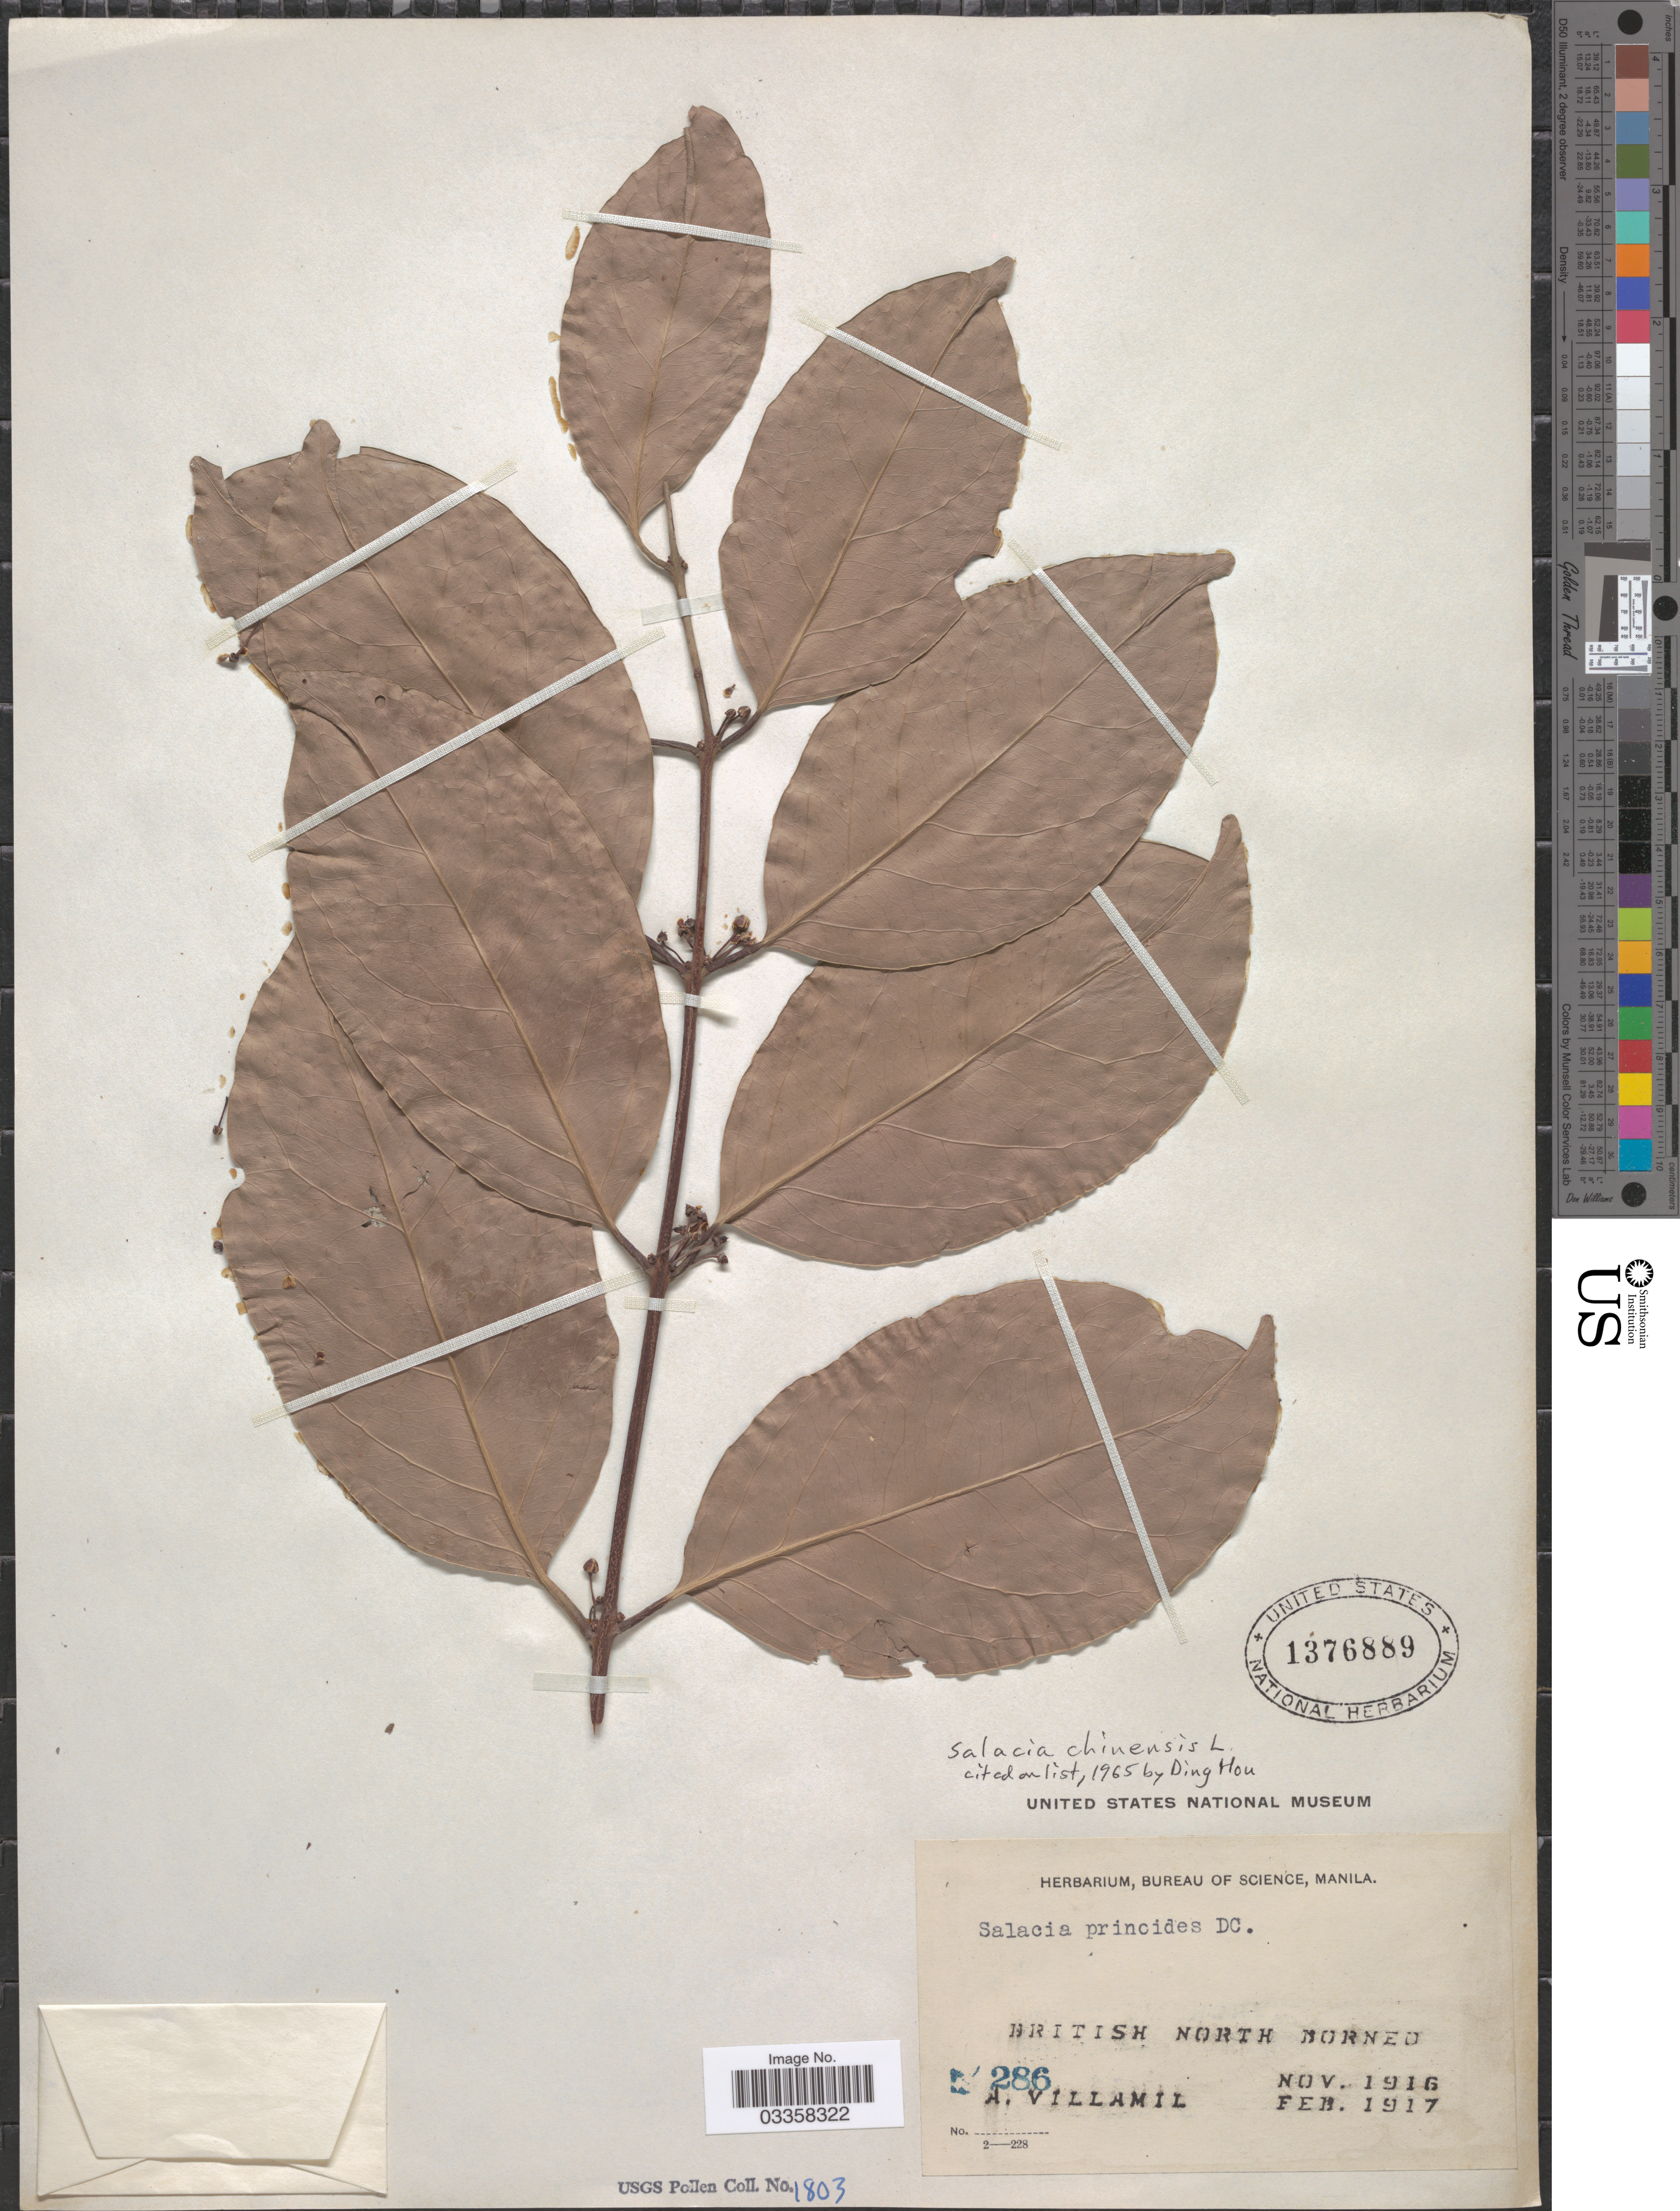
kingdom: Plantae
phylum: Tracheophyta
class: Magnoliopsida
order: Celastrales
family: Celastraceae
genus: Salacia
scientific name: Salacia chinensis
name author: L.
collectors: A. Villamil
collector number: !286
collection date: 1916-11/1917-02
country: Malaysia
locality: British North Borneo.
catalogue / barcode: US 1376889